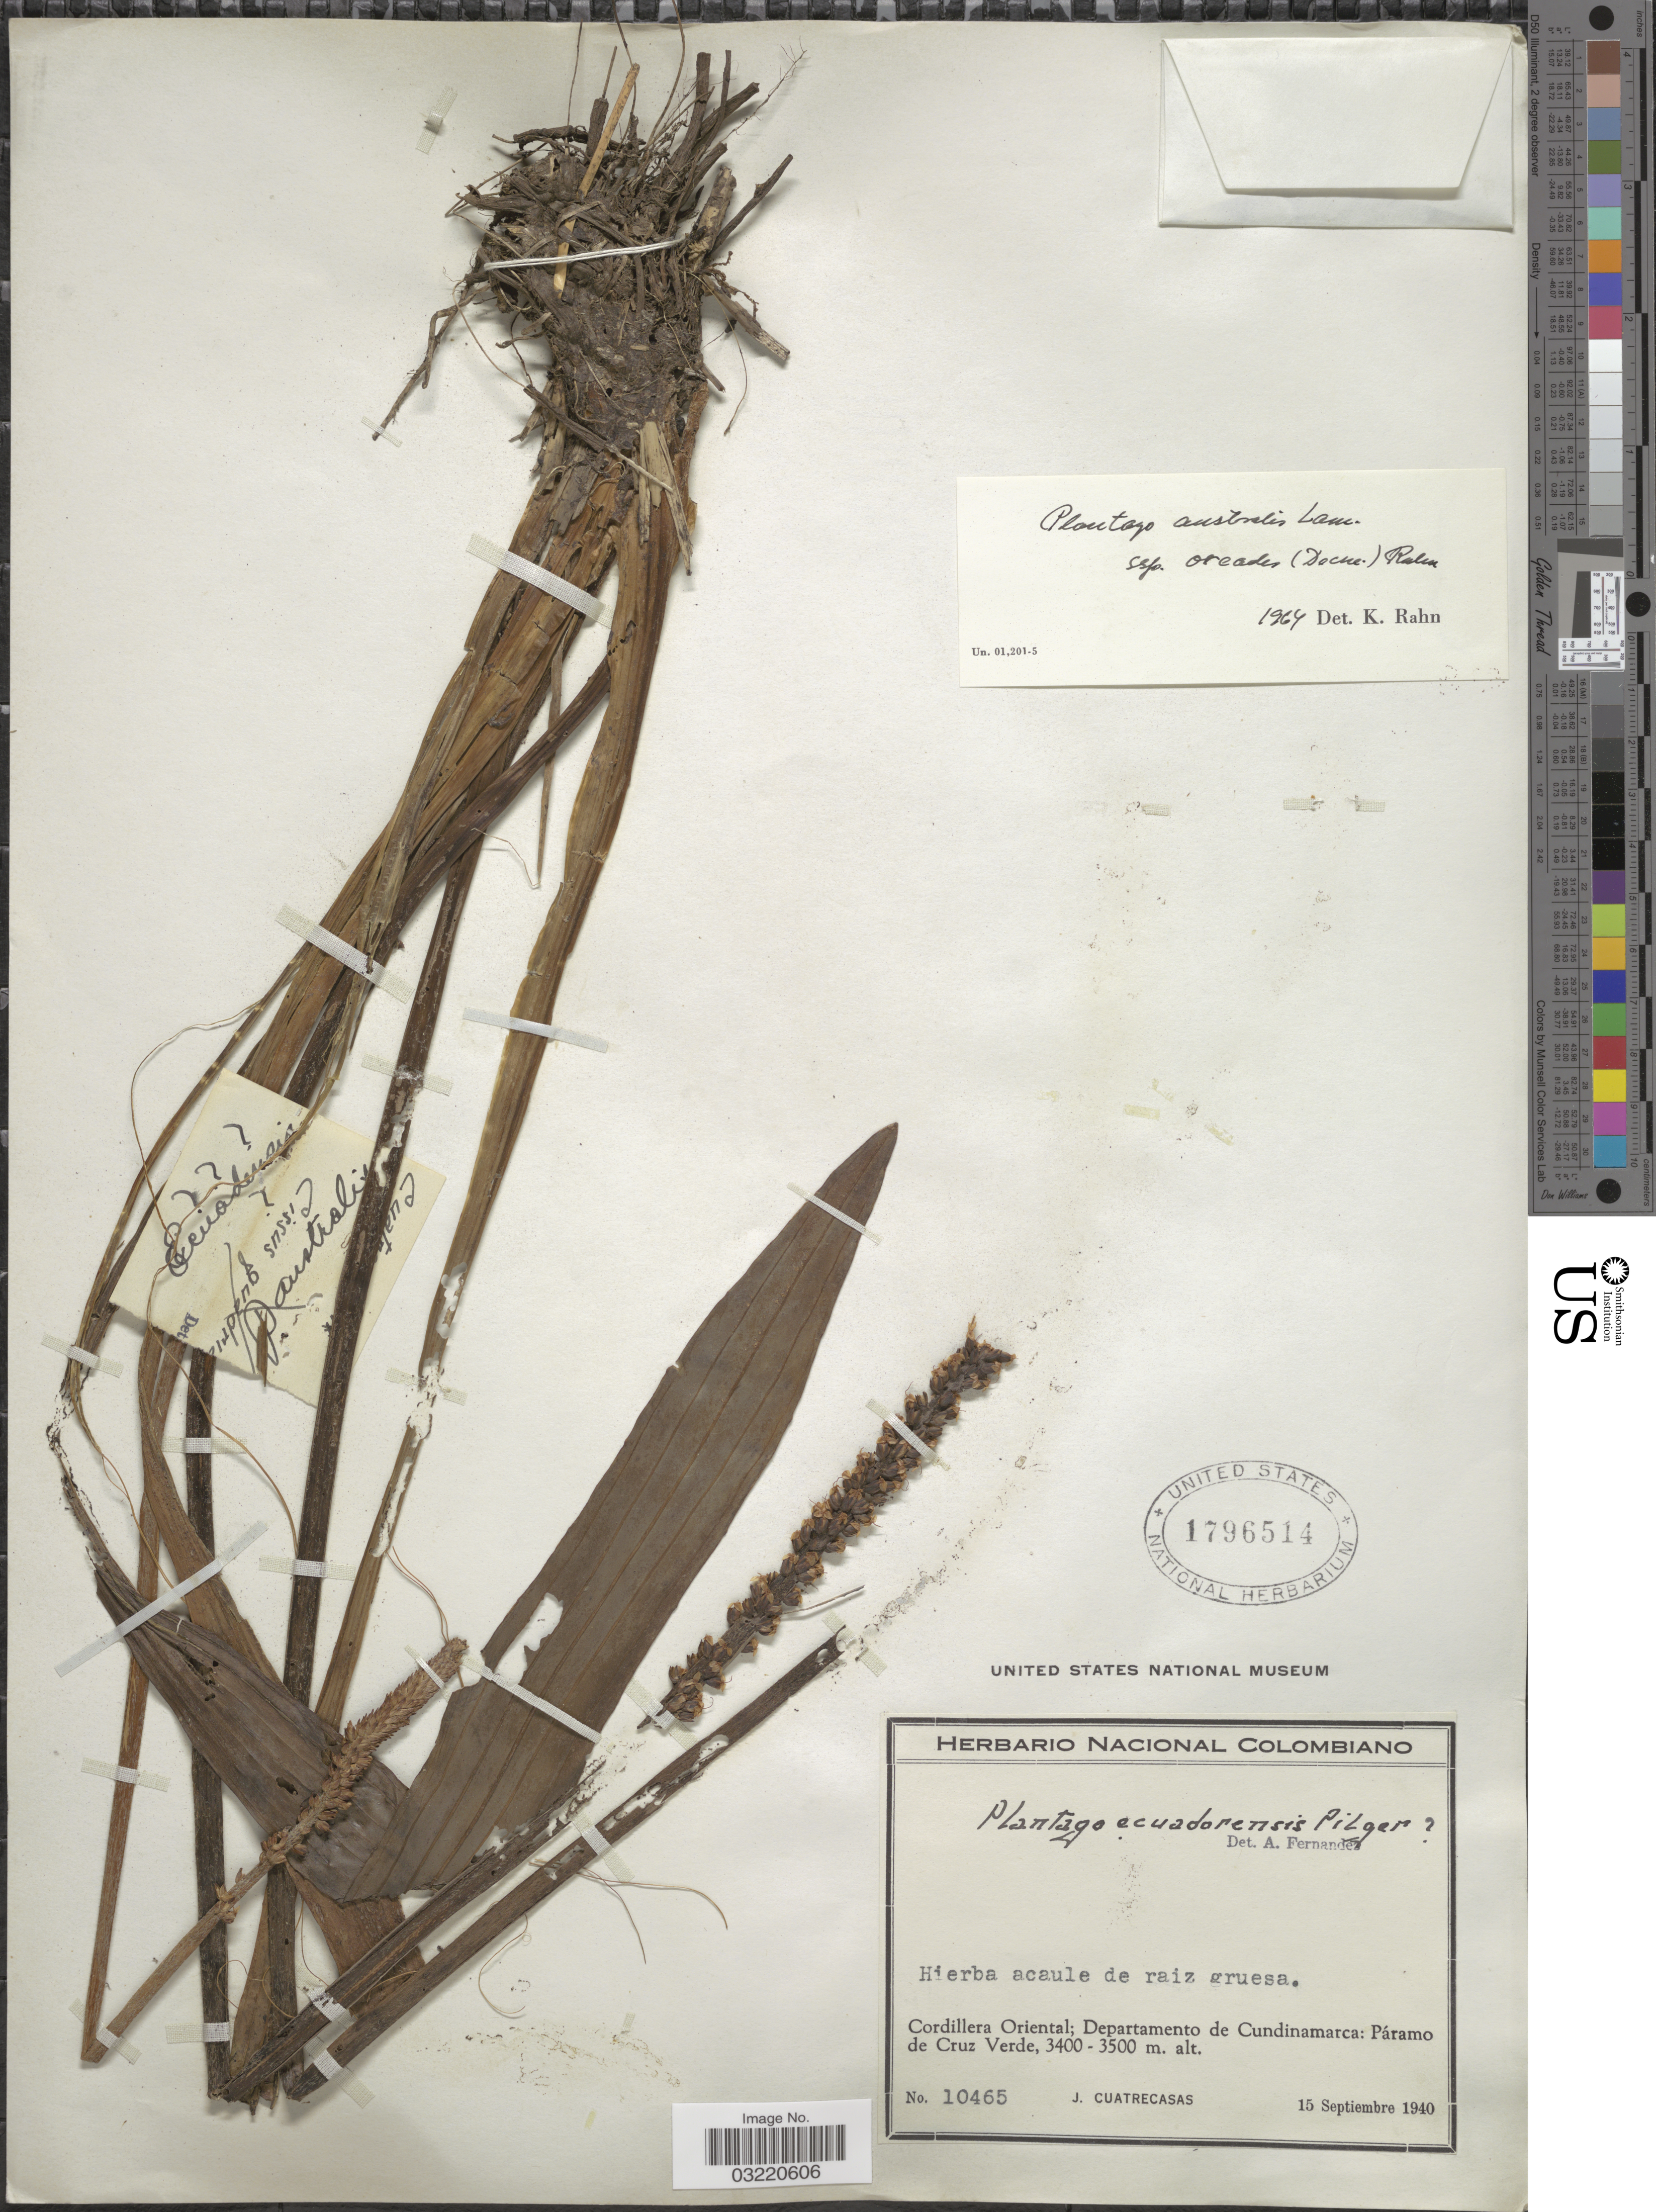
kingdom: Plantae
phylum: Tracheophyta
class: Magnoliopsida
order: Lamiales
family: Plantaginaceae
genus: Plantago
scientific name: Plantago australis subsp. oreades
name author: (Decne.) Rahn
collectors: J. Cuatrecasas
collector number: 10465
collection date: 1940-09-15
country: Colombia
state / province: Cundinamarca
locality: Cordillera Oriental; Departamento de Cundinamarca: Páramo de Cruz Verde.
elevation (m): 3400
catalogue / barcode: US 1796514